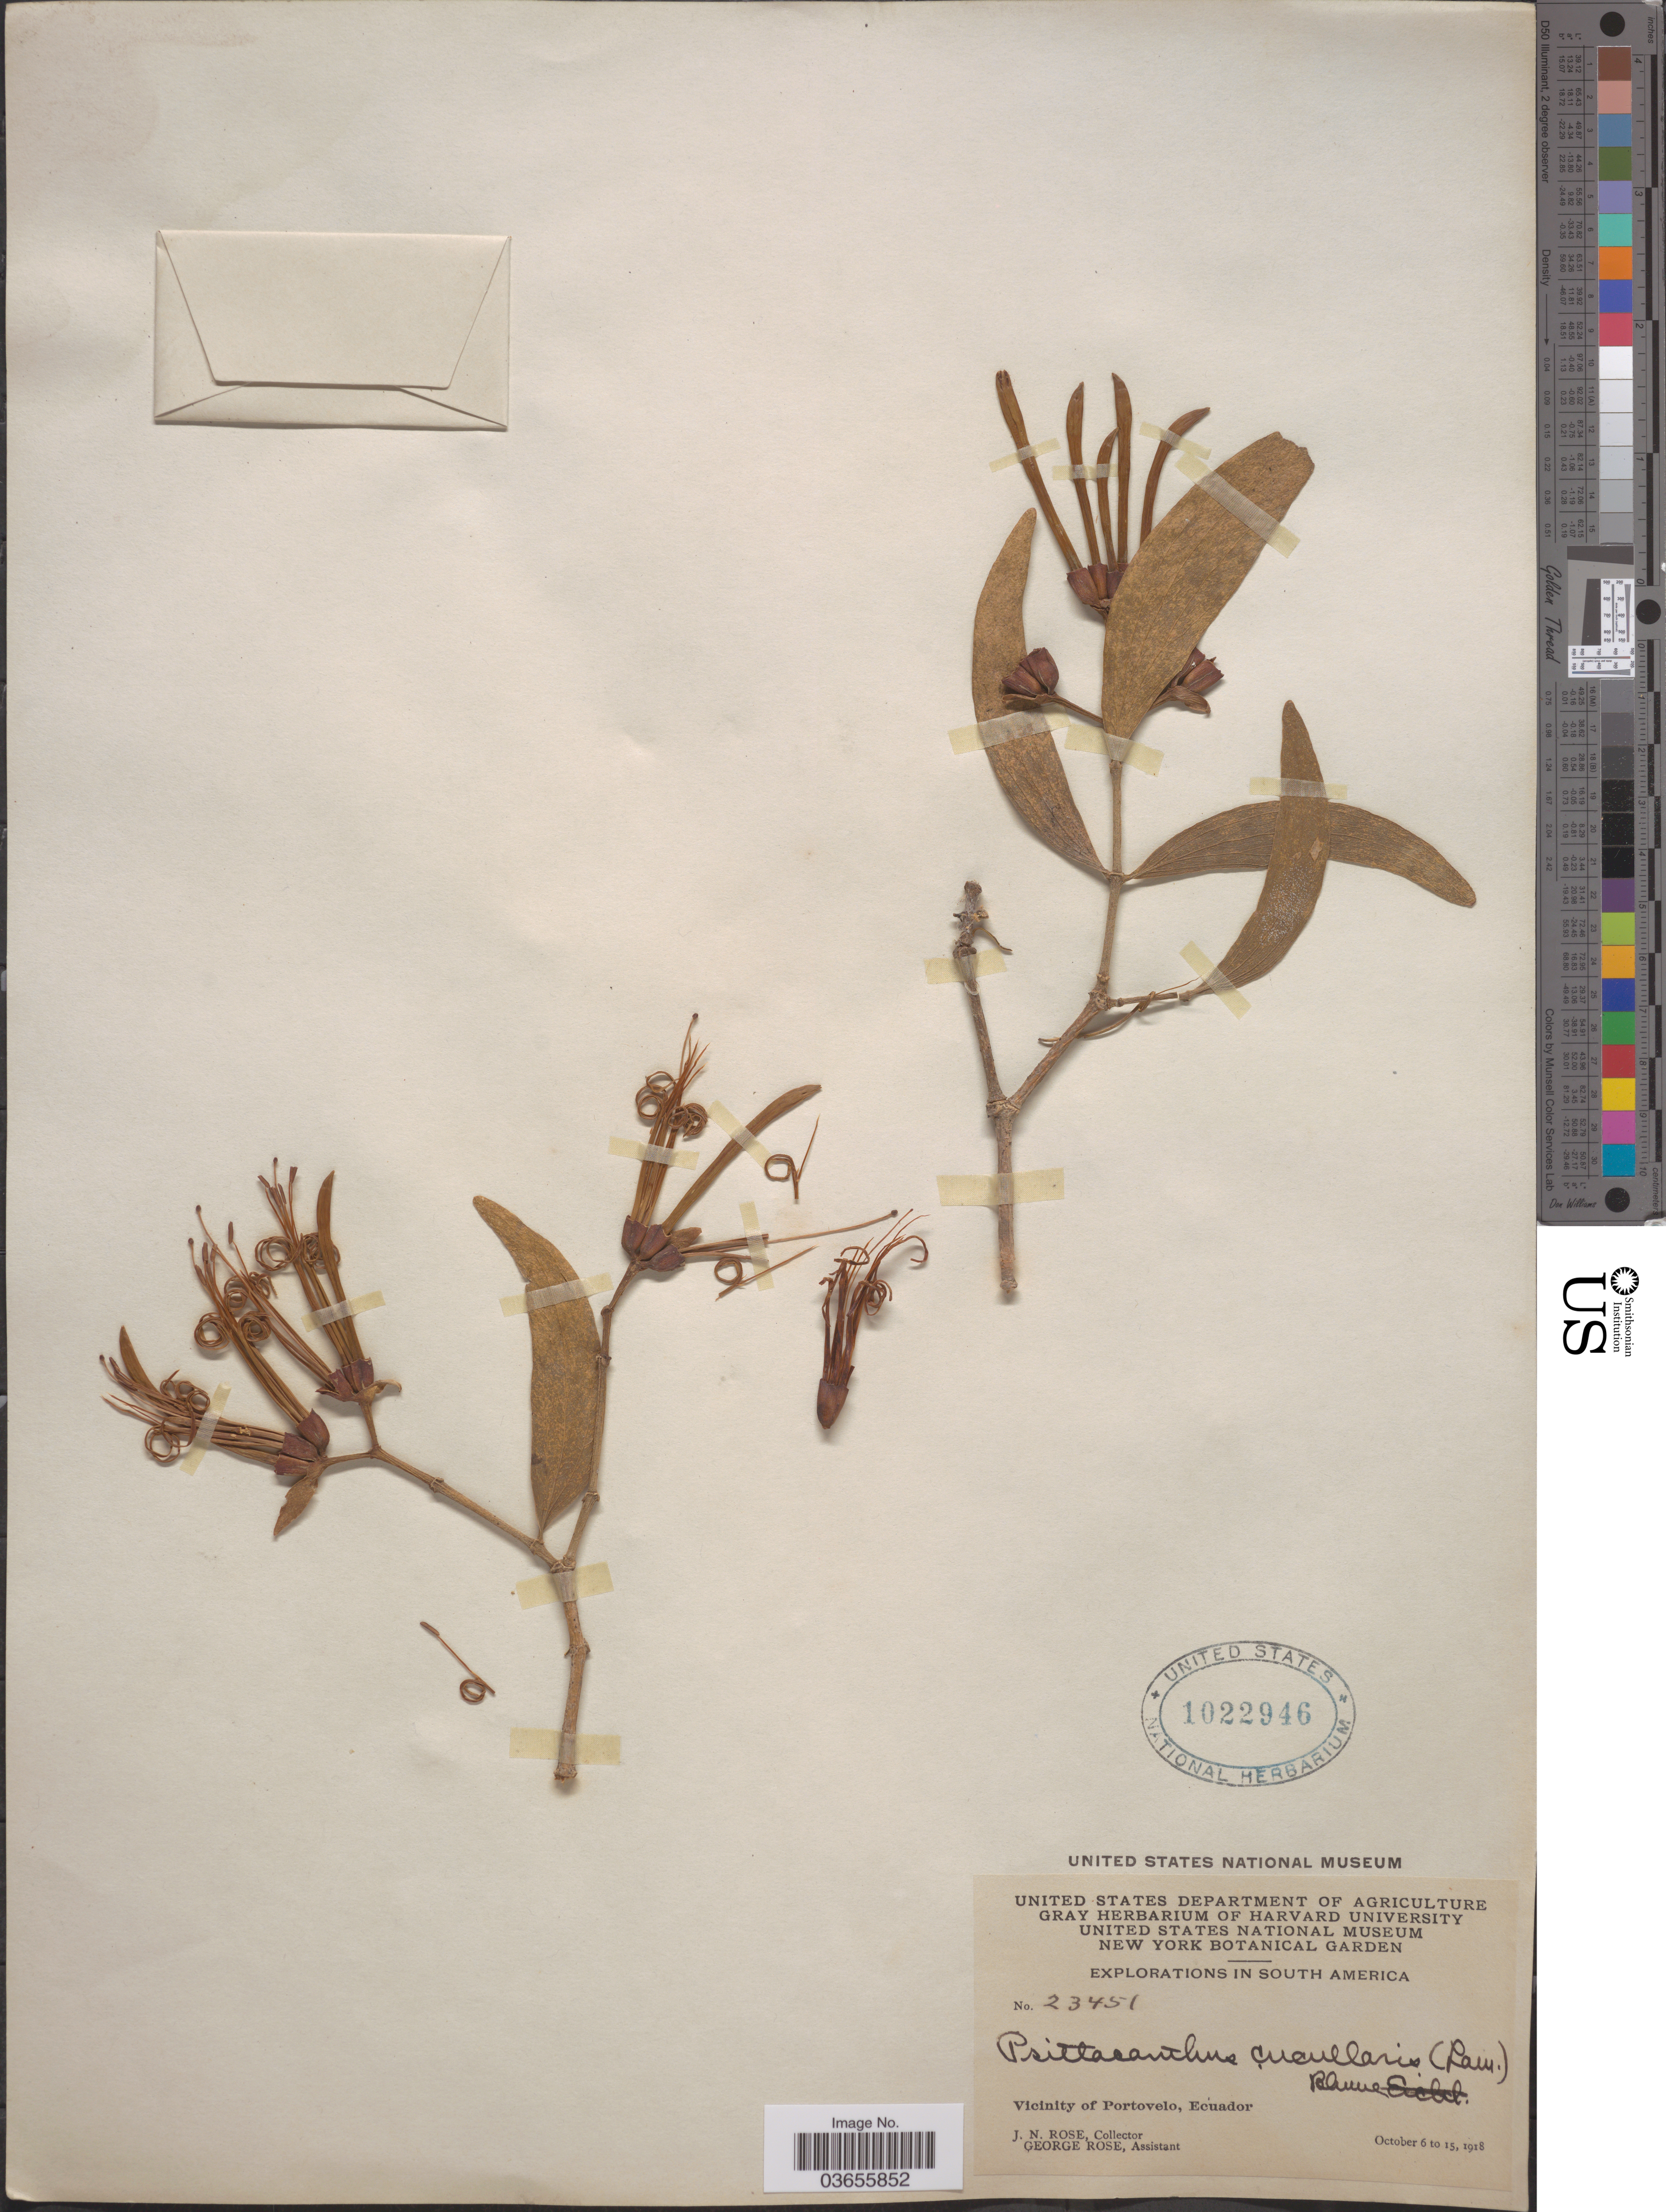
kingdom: Plantae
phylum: Tracheophyta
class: Magnoliopsida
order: Santalales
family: Loranthaceae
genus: Psittacanthus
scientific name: Psittacanthus cucullaris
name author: (Kunth) G. Don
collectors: J. N. Rose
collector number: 23451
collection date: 1918-10-06/1918-10-15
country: Ecuador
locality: Vicinity of Portovelo.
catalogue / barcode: US 1022946